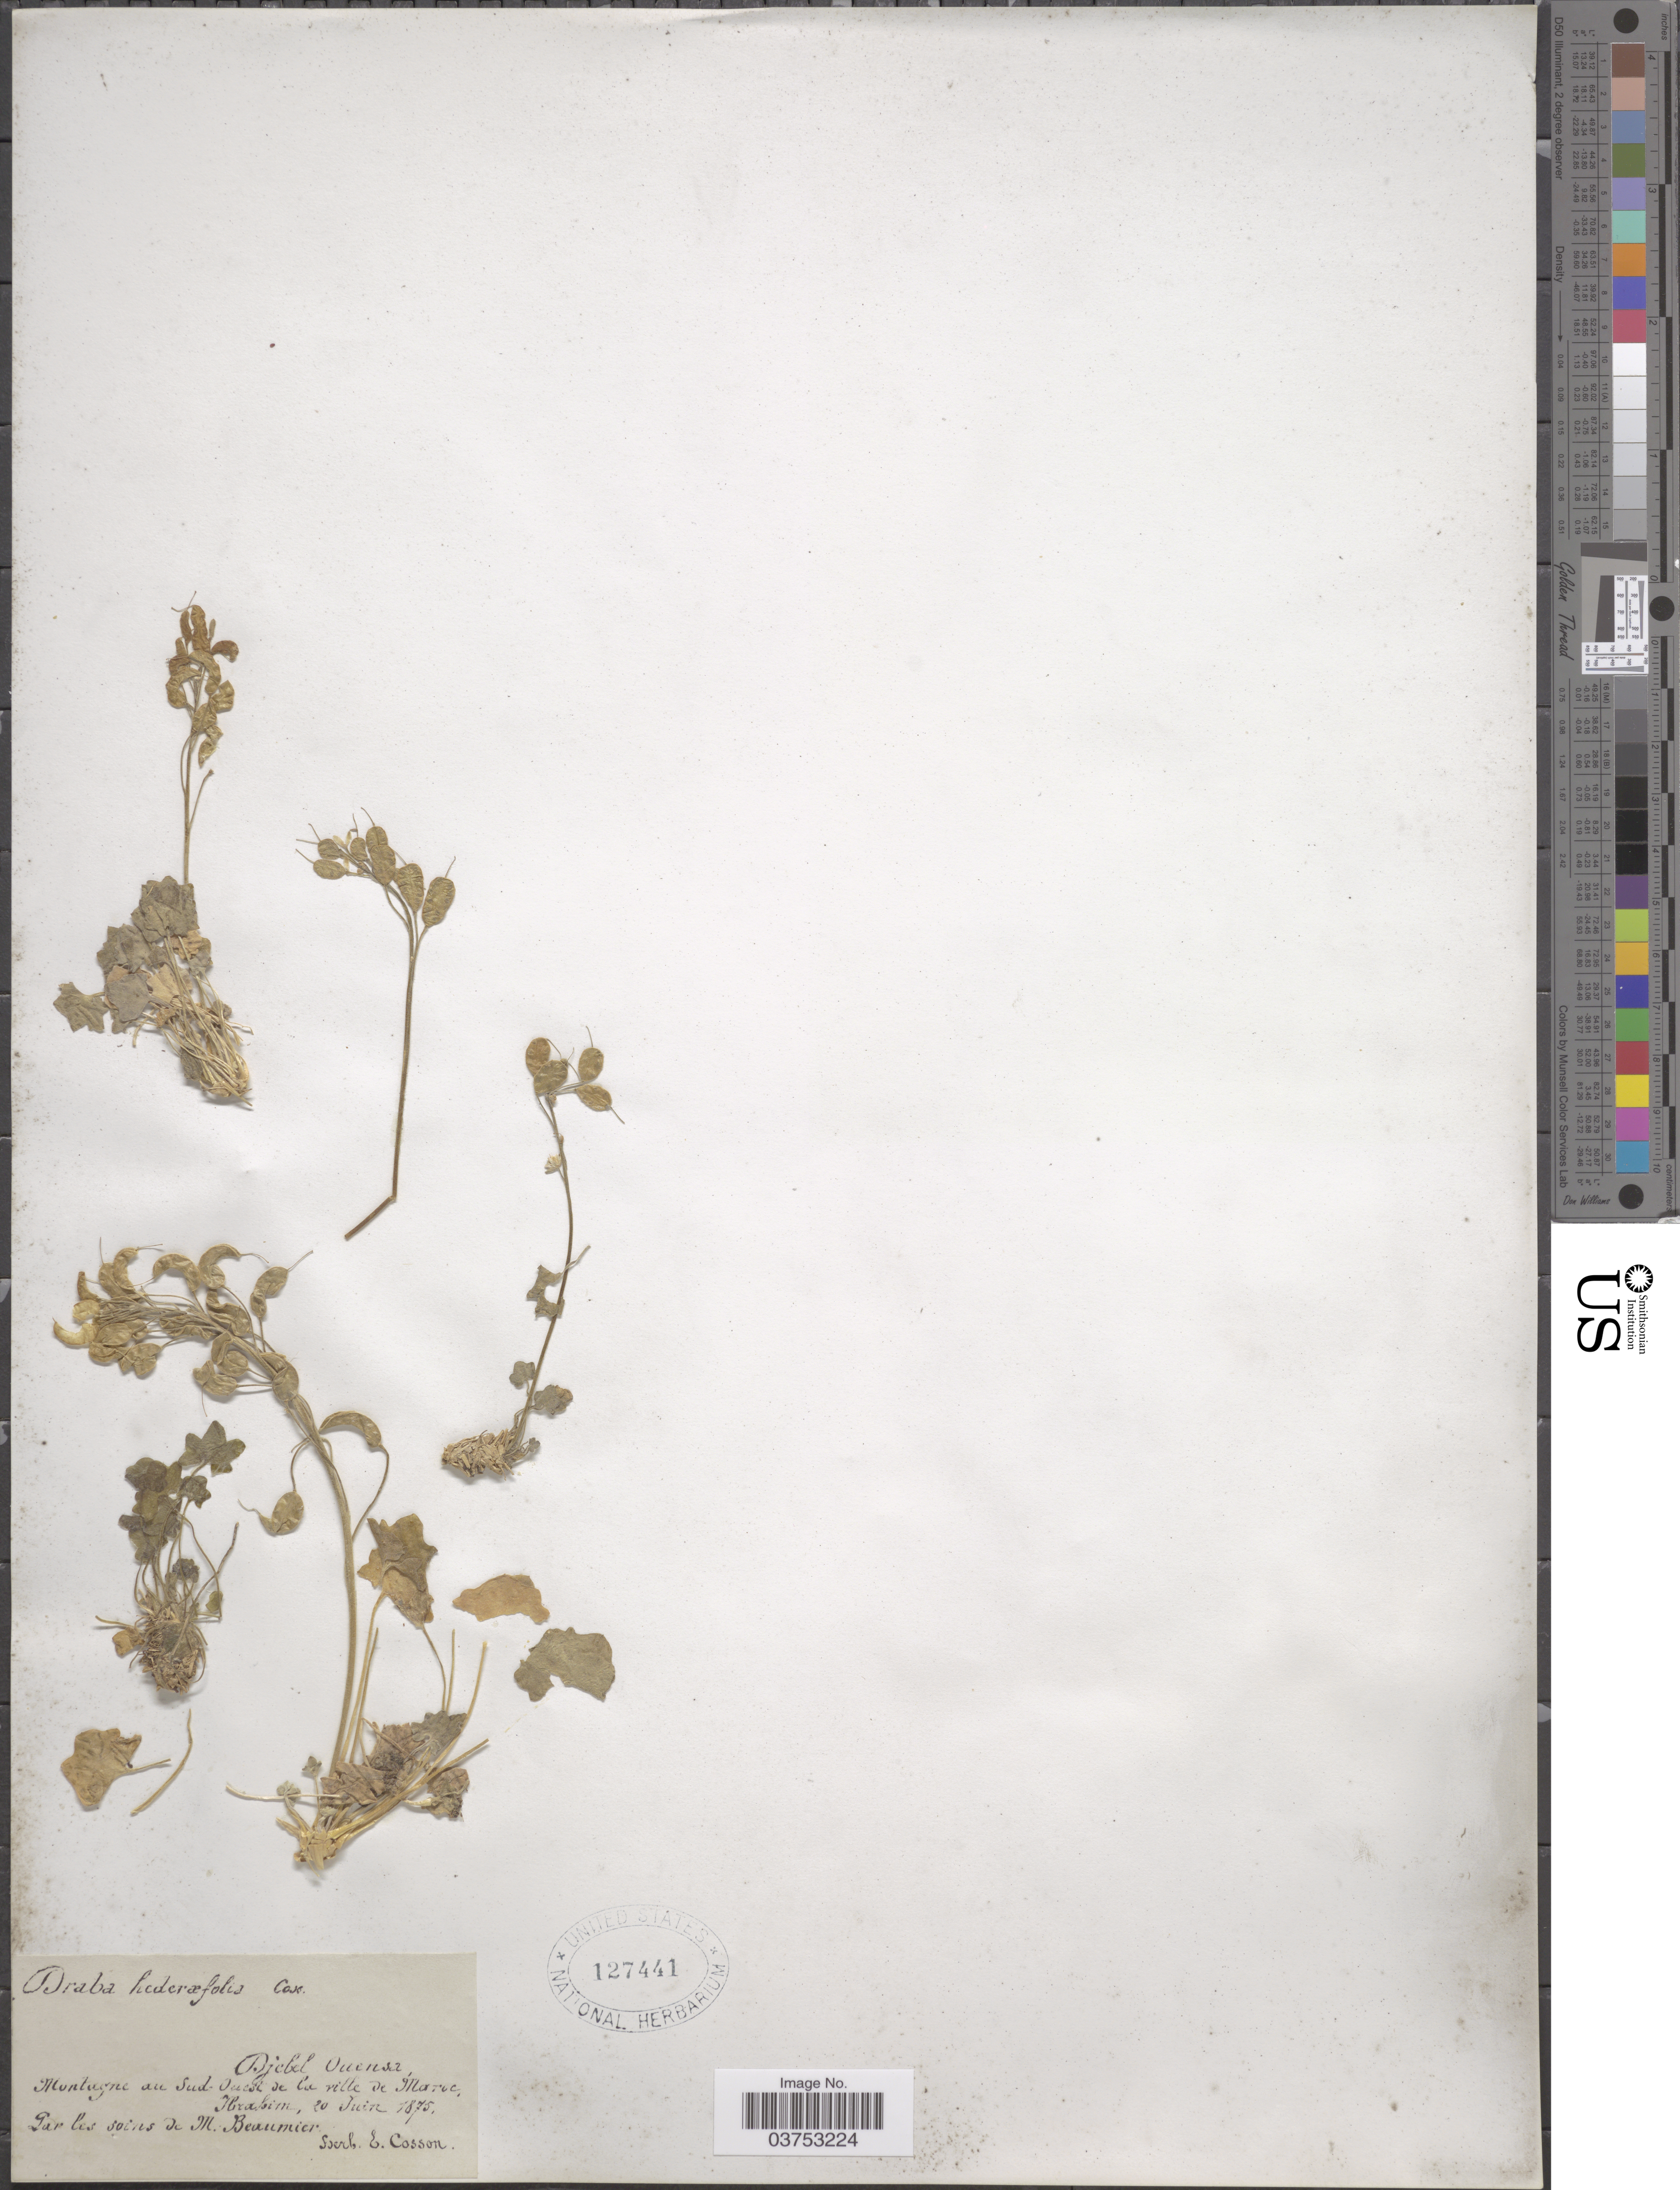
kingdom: Plantae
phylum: Tracheophyta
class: Magnoliopsida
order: Brassicales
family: Brassicaceae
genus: Draba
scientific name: Draba hederifolia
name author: Coss.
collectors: -. Ibrahim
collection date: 1875-06-20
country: Morocco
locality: Bjebel Ouensa. Montagne au Sud-Ouest de la ville de Maroc.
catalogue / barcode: US 127441